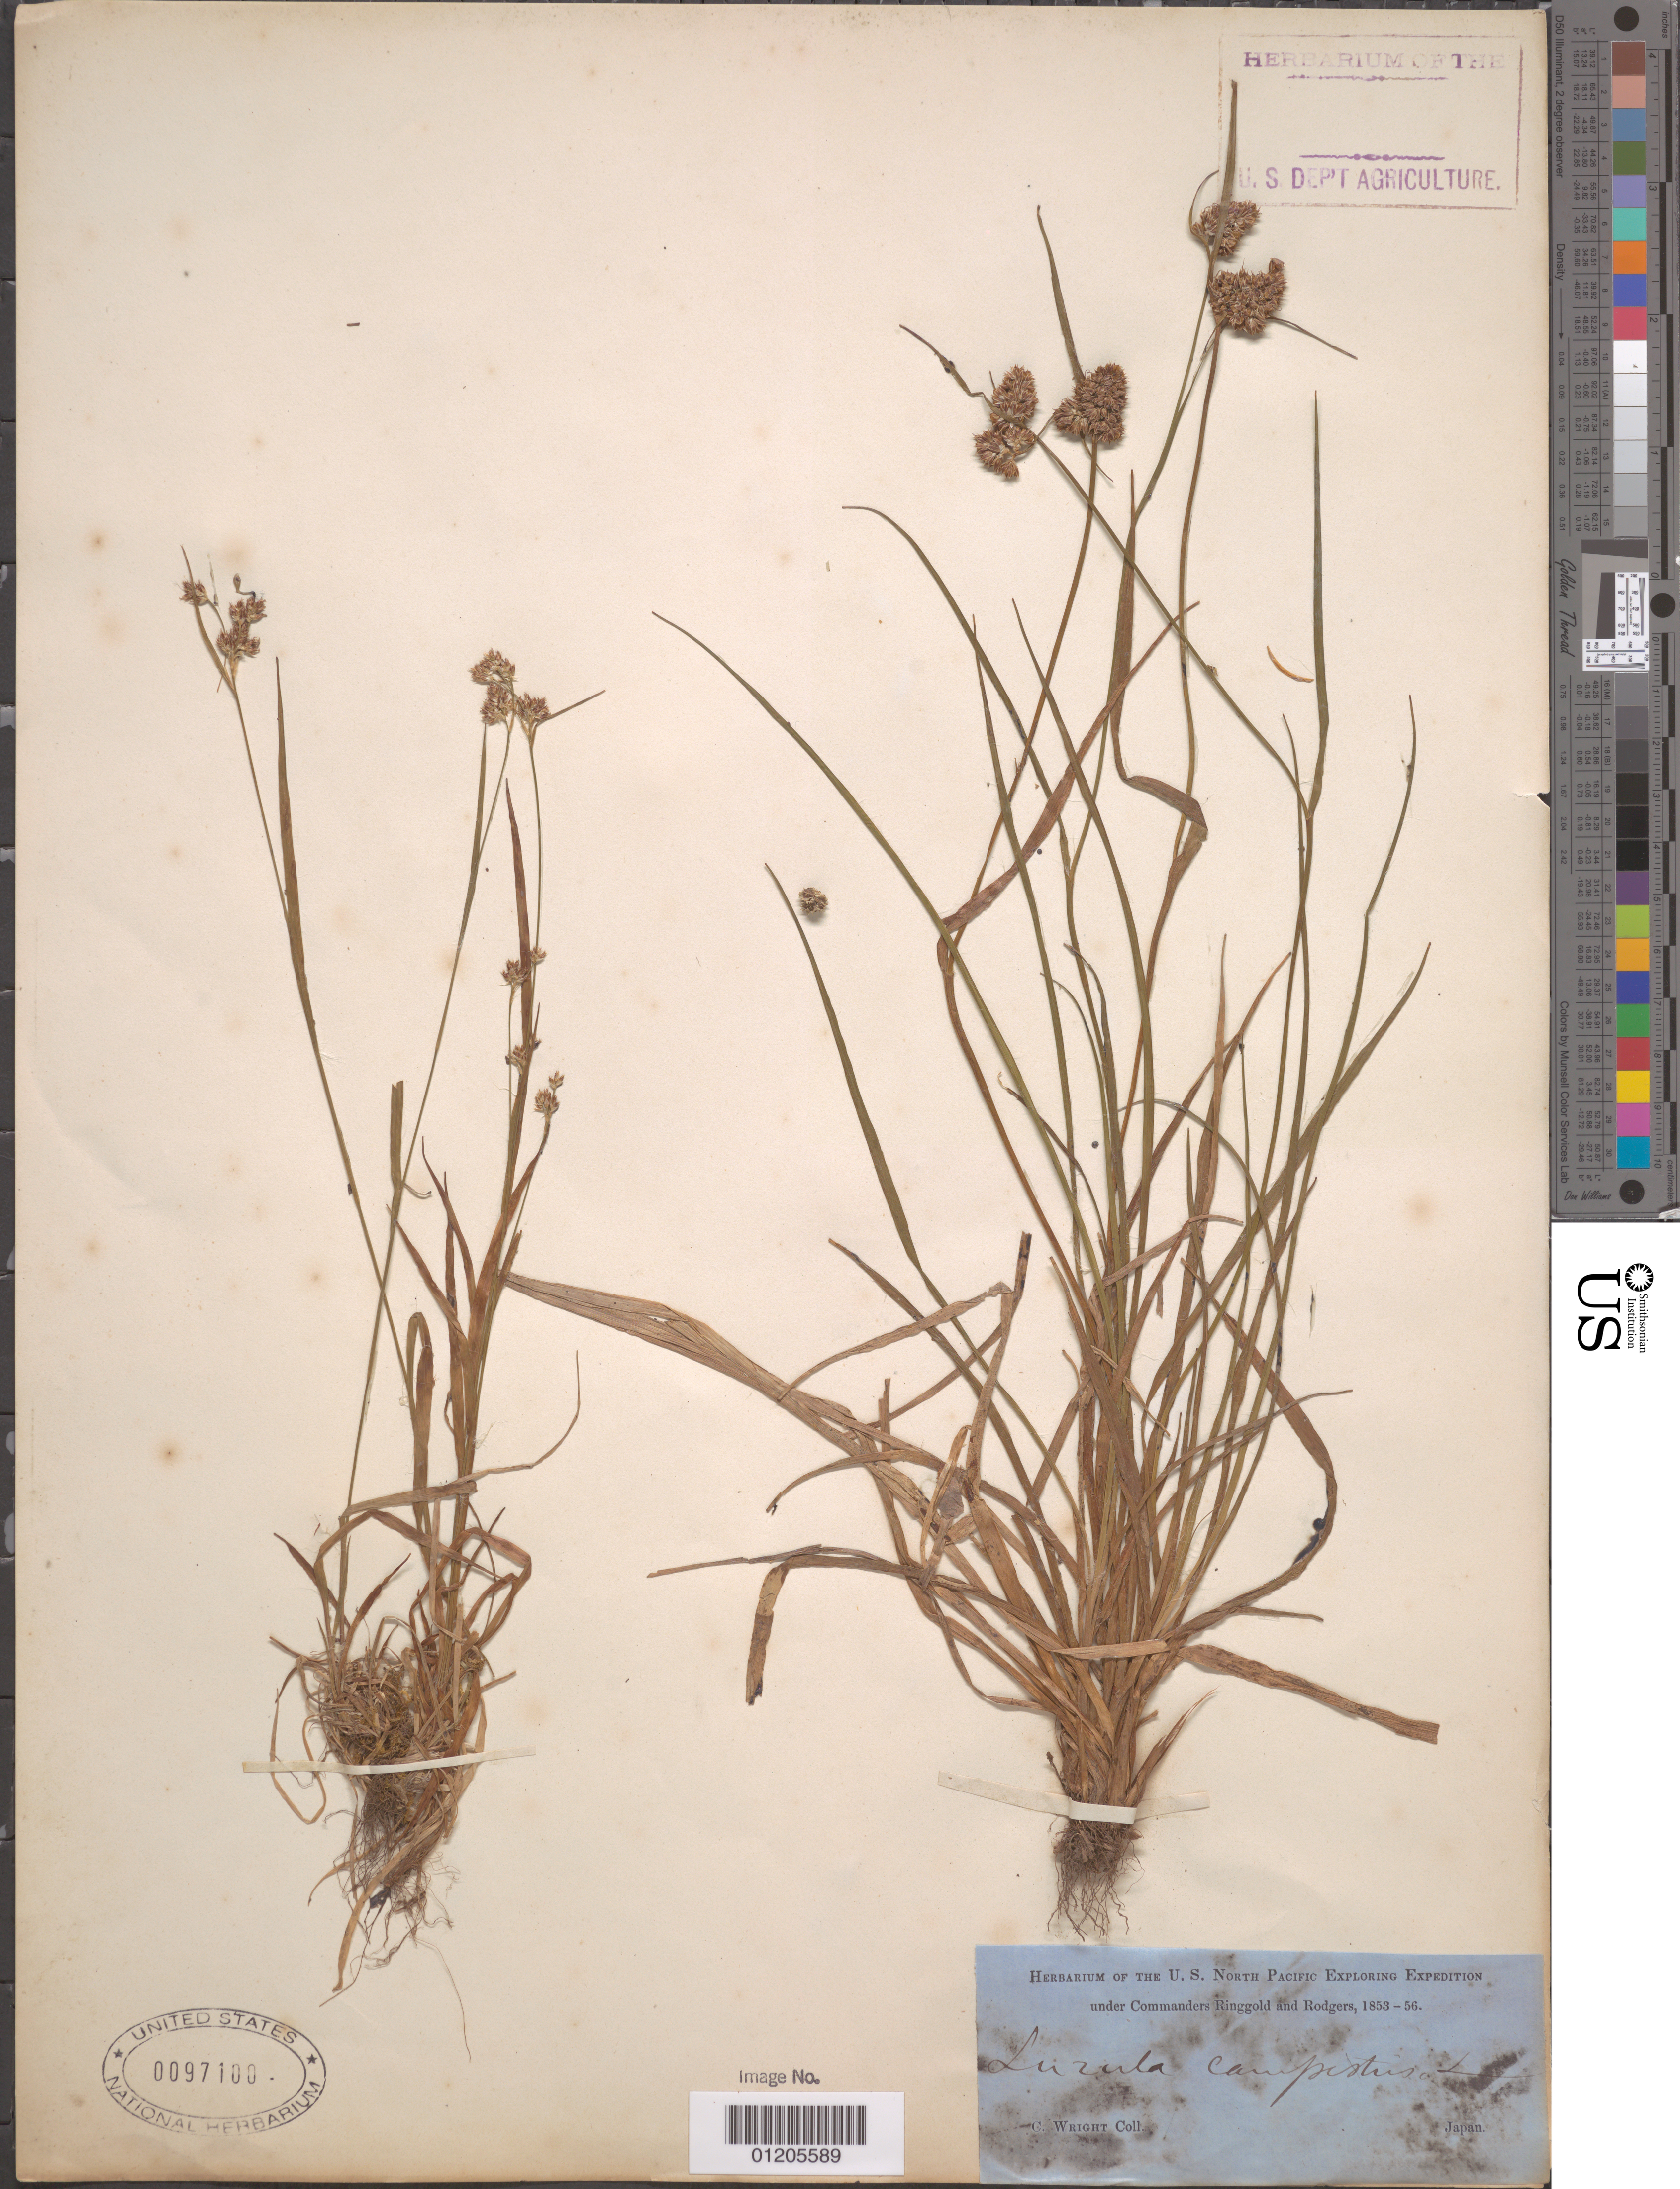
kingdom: Plantae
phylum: Tracheophyta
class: Liliopsida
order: Poales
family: Juncaceae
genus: Luzula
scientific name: Luzula campestris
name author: (L.) DC.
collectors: C. Wright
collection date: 1853/1856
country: Japan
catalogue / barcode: US 97100